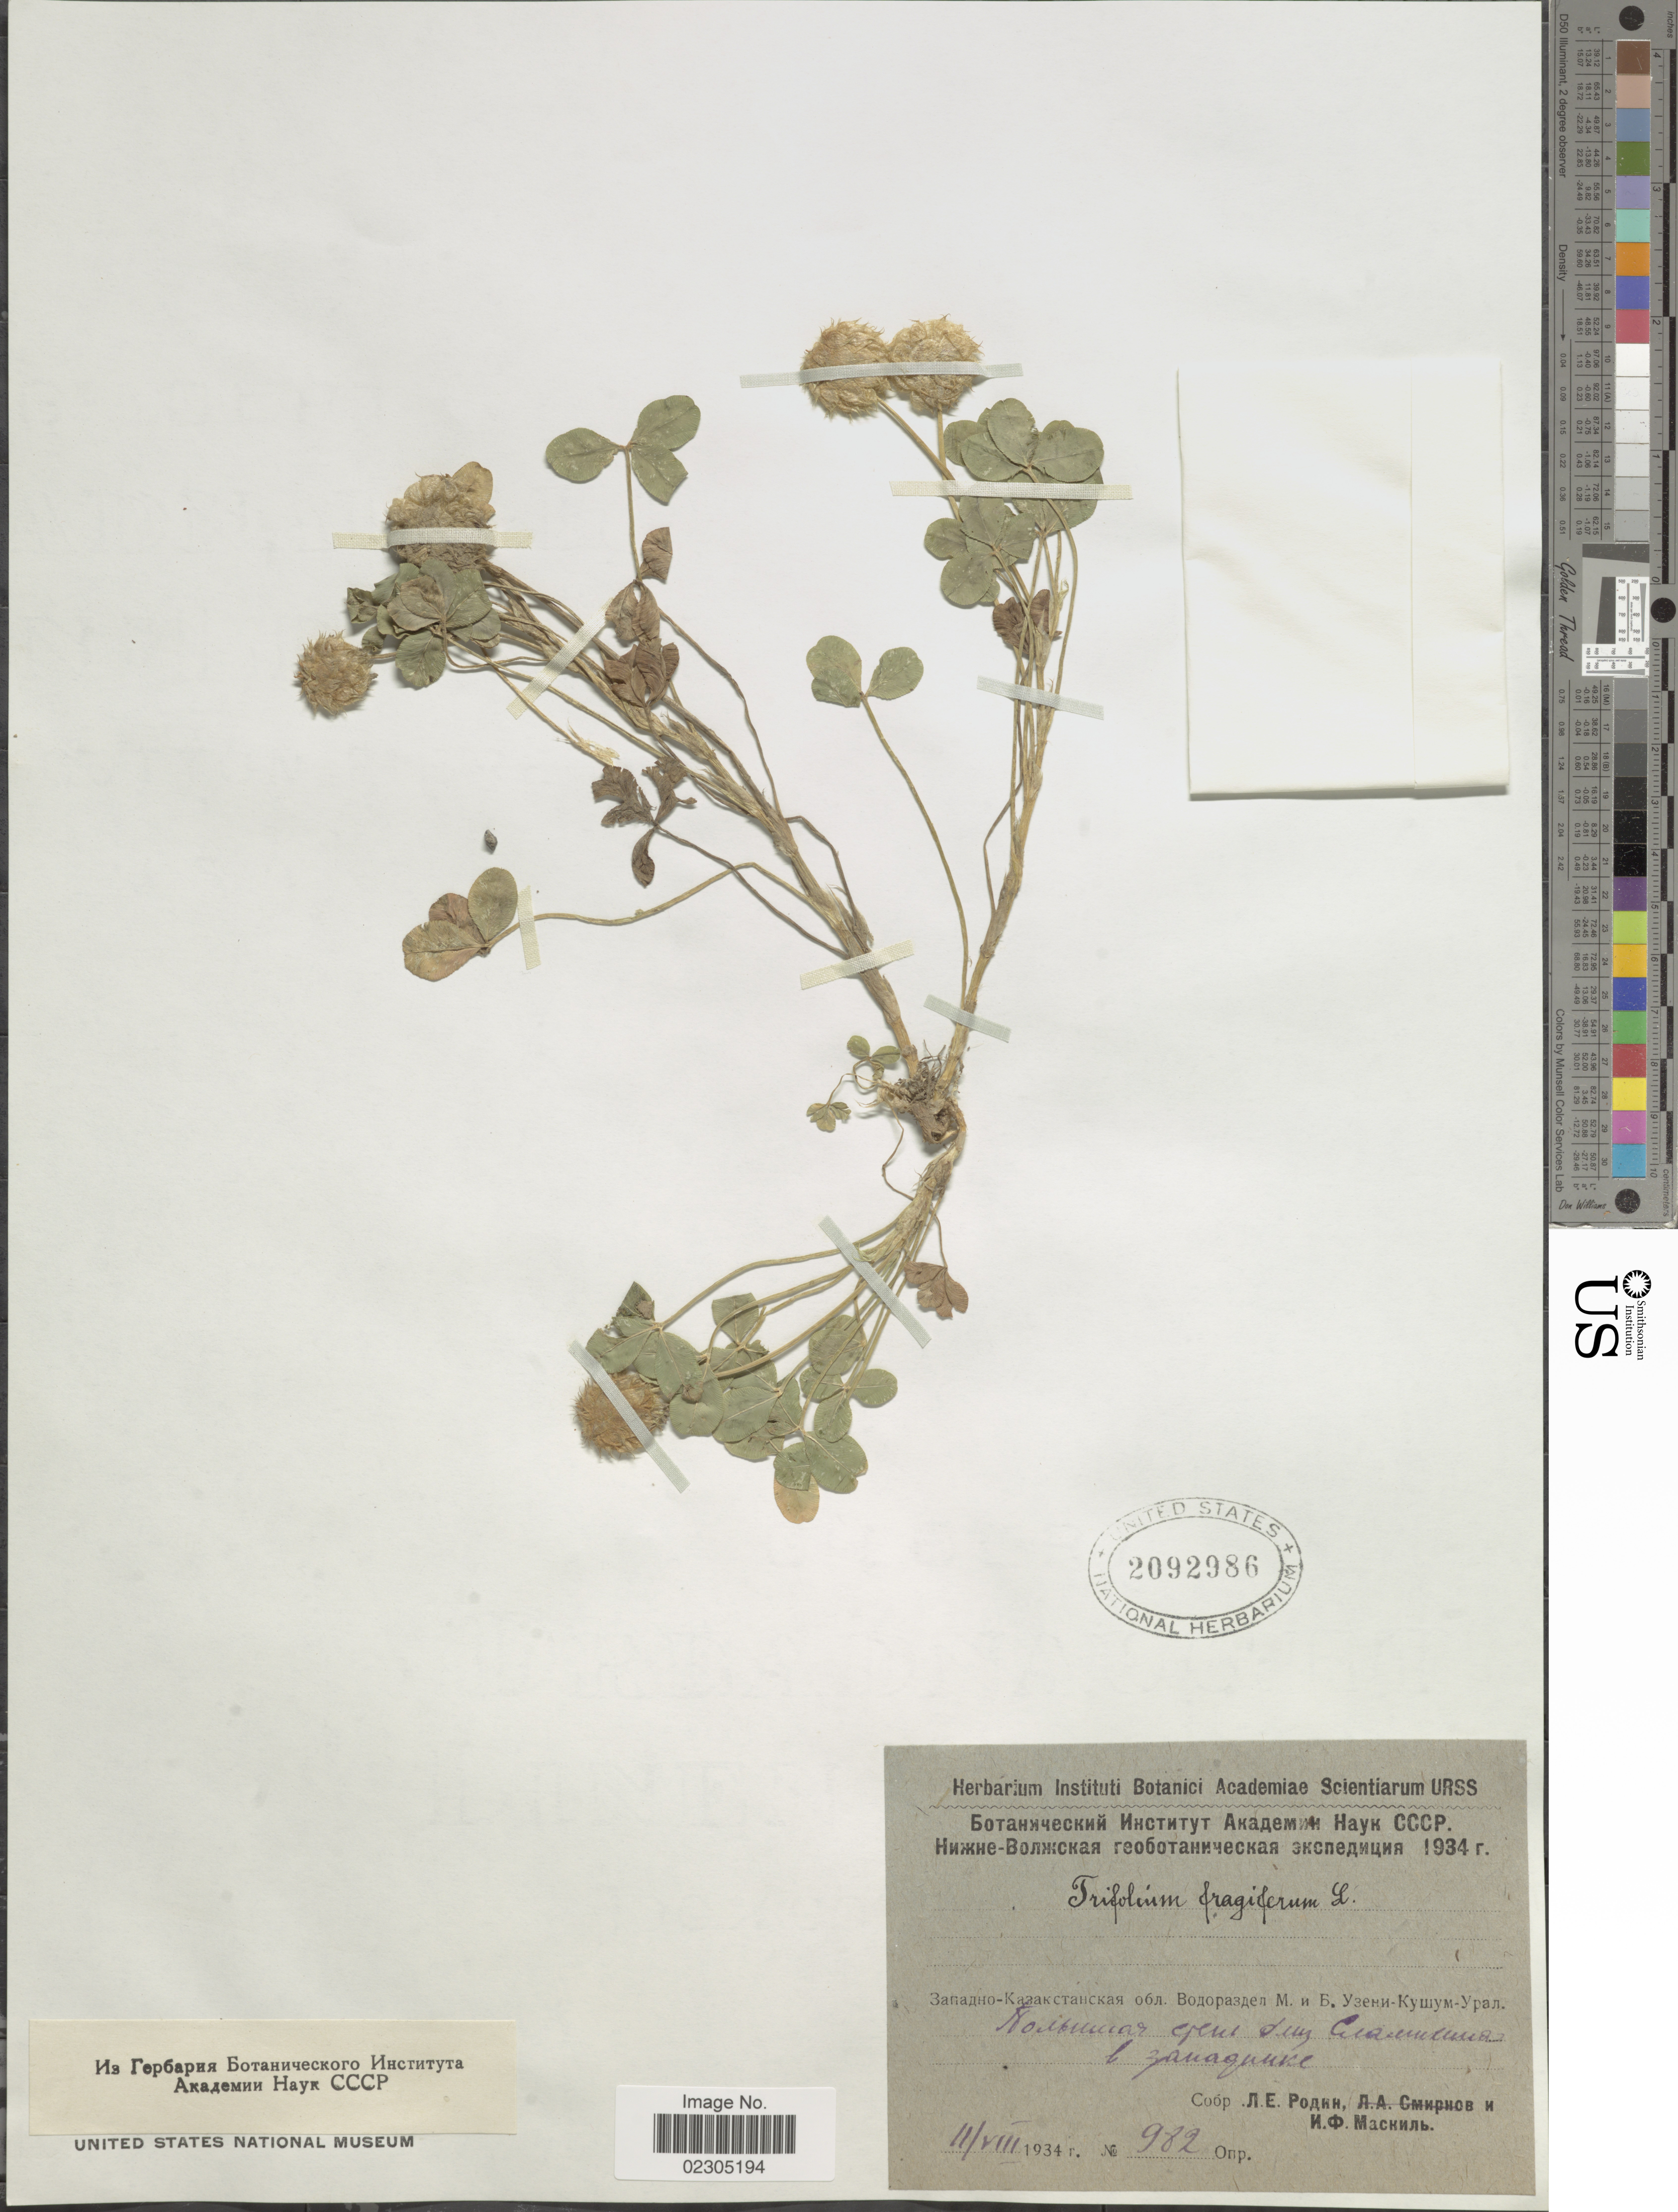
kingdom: Plantae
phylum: Tracheophyta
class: Magnoliopsida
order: Fabales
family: Fabaceae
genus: Trifolium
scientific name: Trifolium fragiferum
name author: L.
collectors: L. Rodin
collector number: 982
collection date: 1934-08-11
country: Kazakhstan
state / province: West Kazakhstan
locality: Between Malaya Uzen and Bolshaya Uzen Rivers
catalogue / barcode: US 2092986